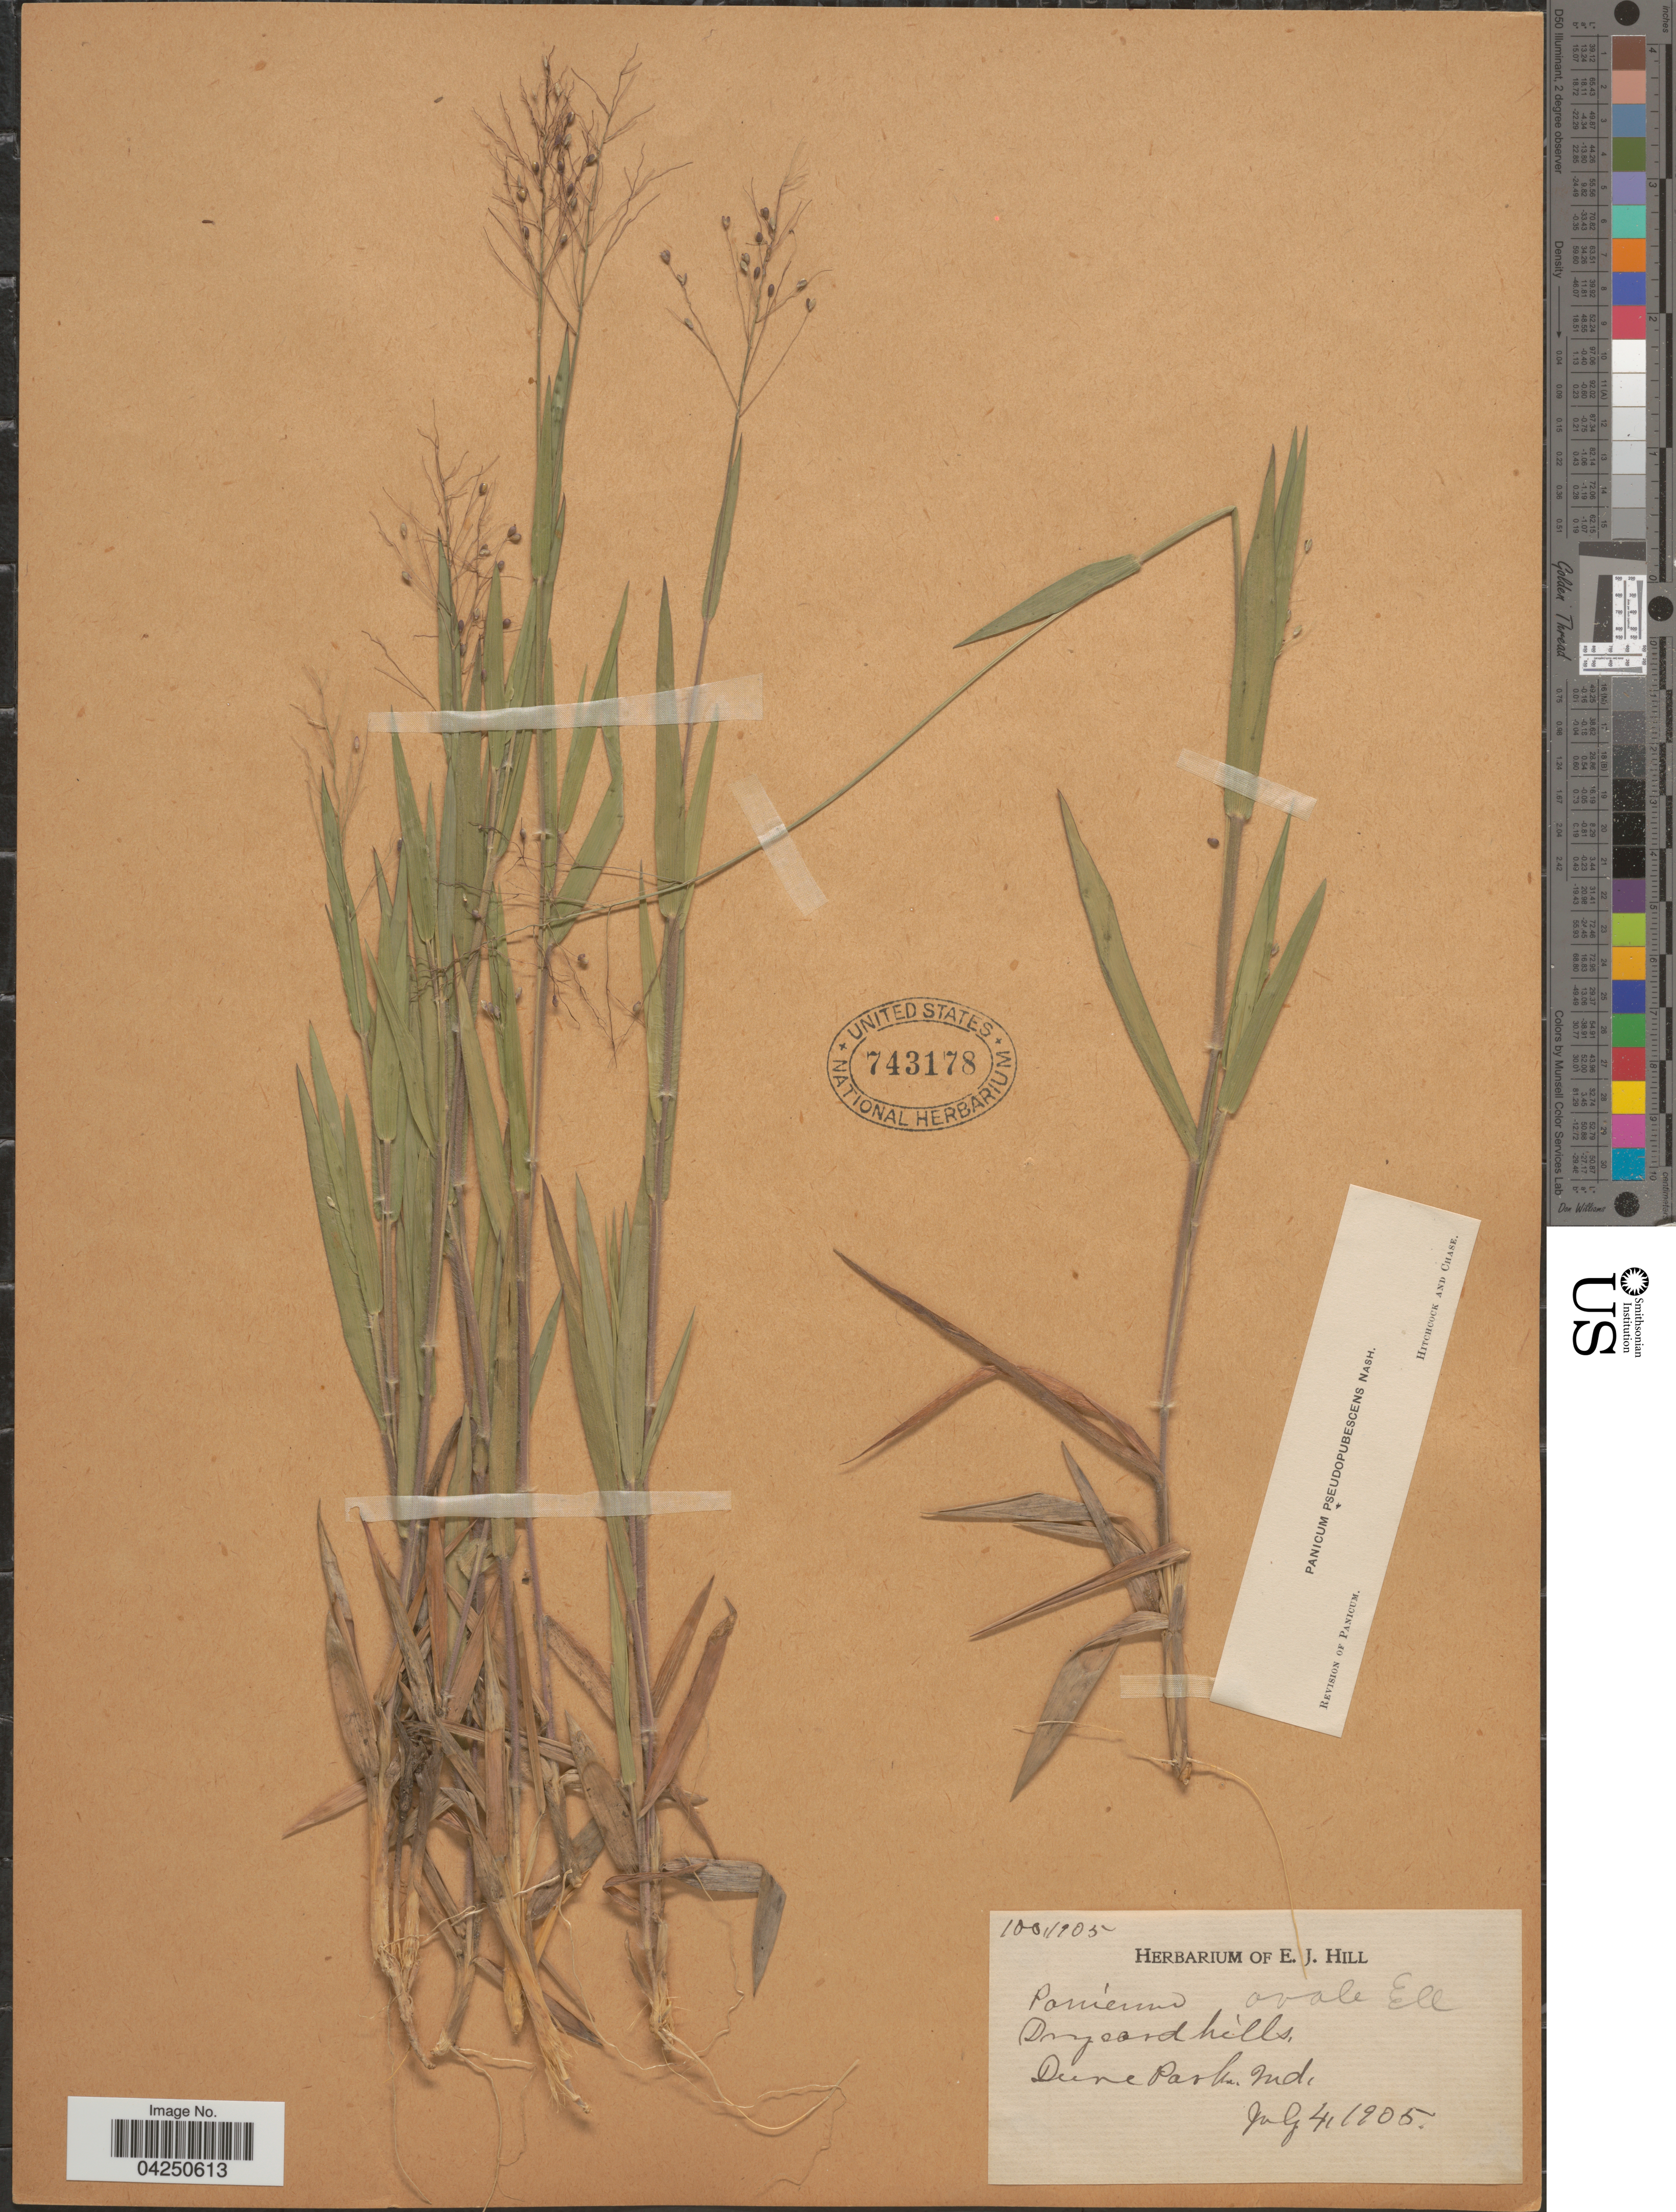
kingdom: Plantae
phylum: Tracheophyta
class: Liliopsida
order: Poales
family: Poaceae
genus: Dichanthelium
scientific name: Dichanthelium acuminatum var. acuminatum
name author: (Sw.) Gould & C.A. Clark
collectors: Ex herb. E. J. Hill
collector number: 100,1905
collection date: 1905-07-04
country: United States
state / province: Indiana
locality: Dry sandhills. Dune Park.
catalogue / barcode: US 743178